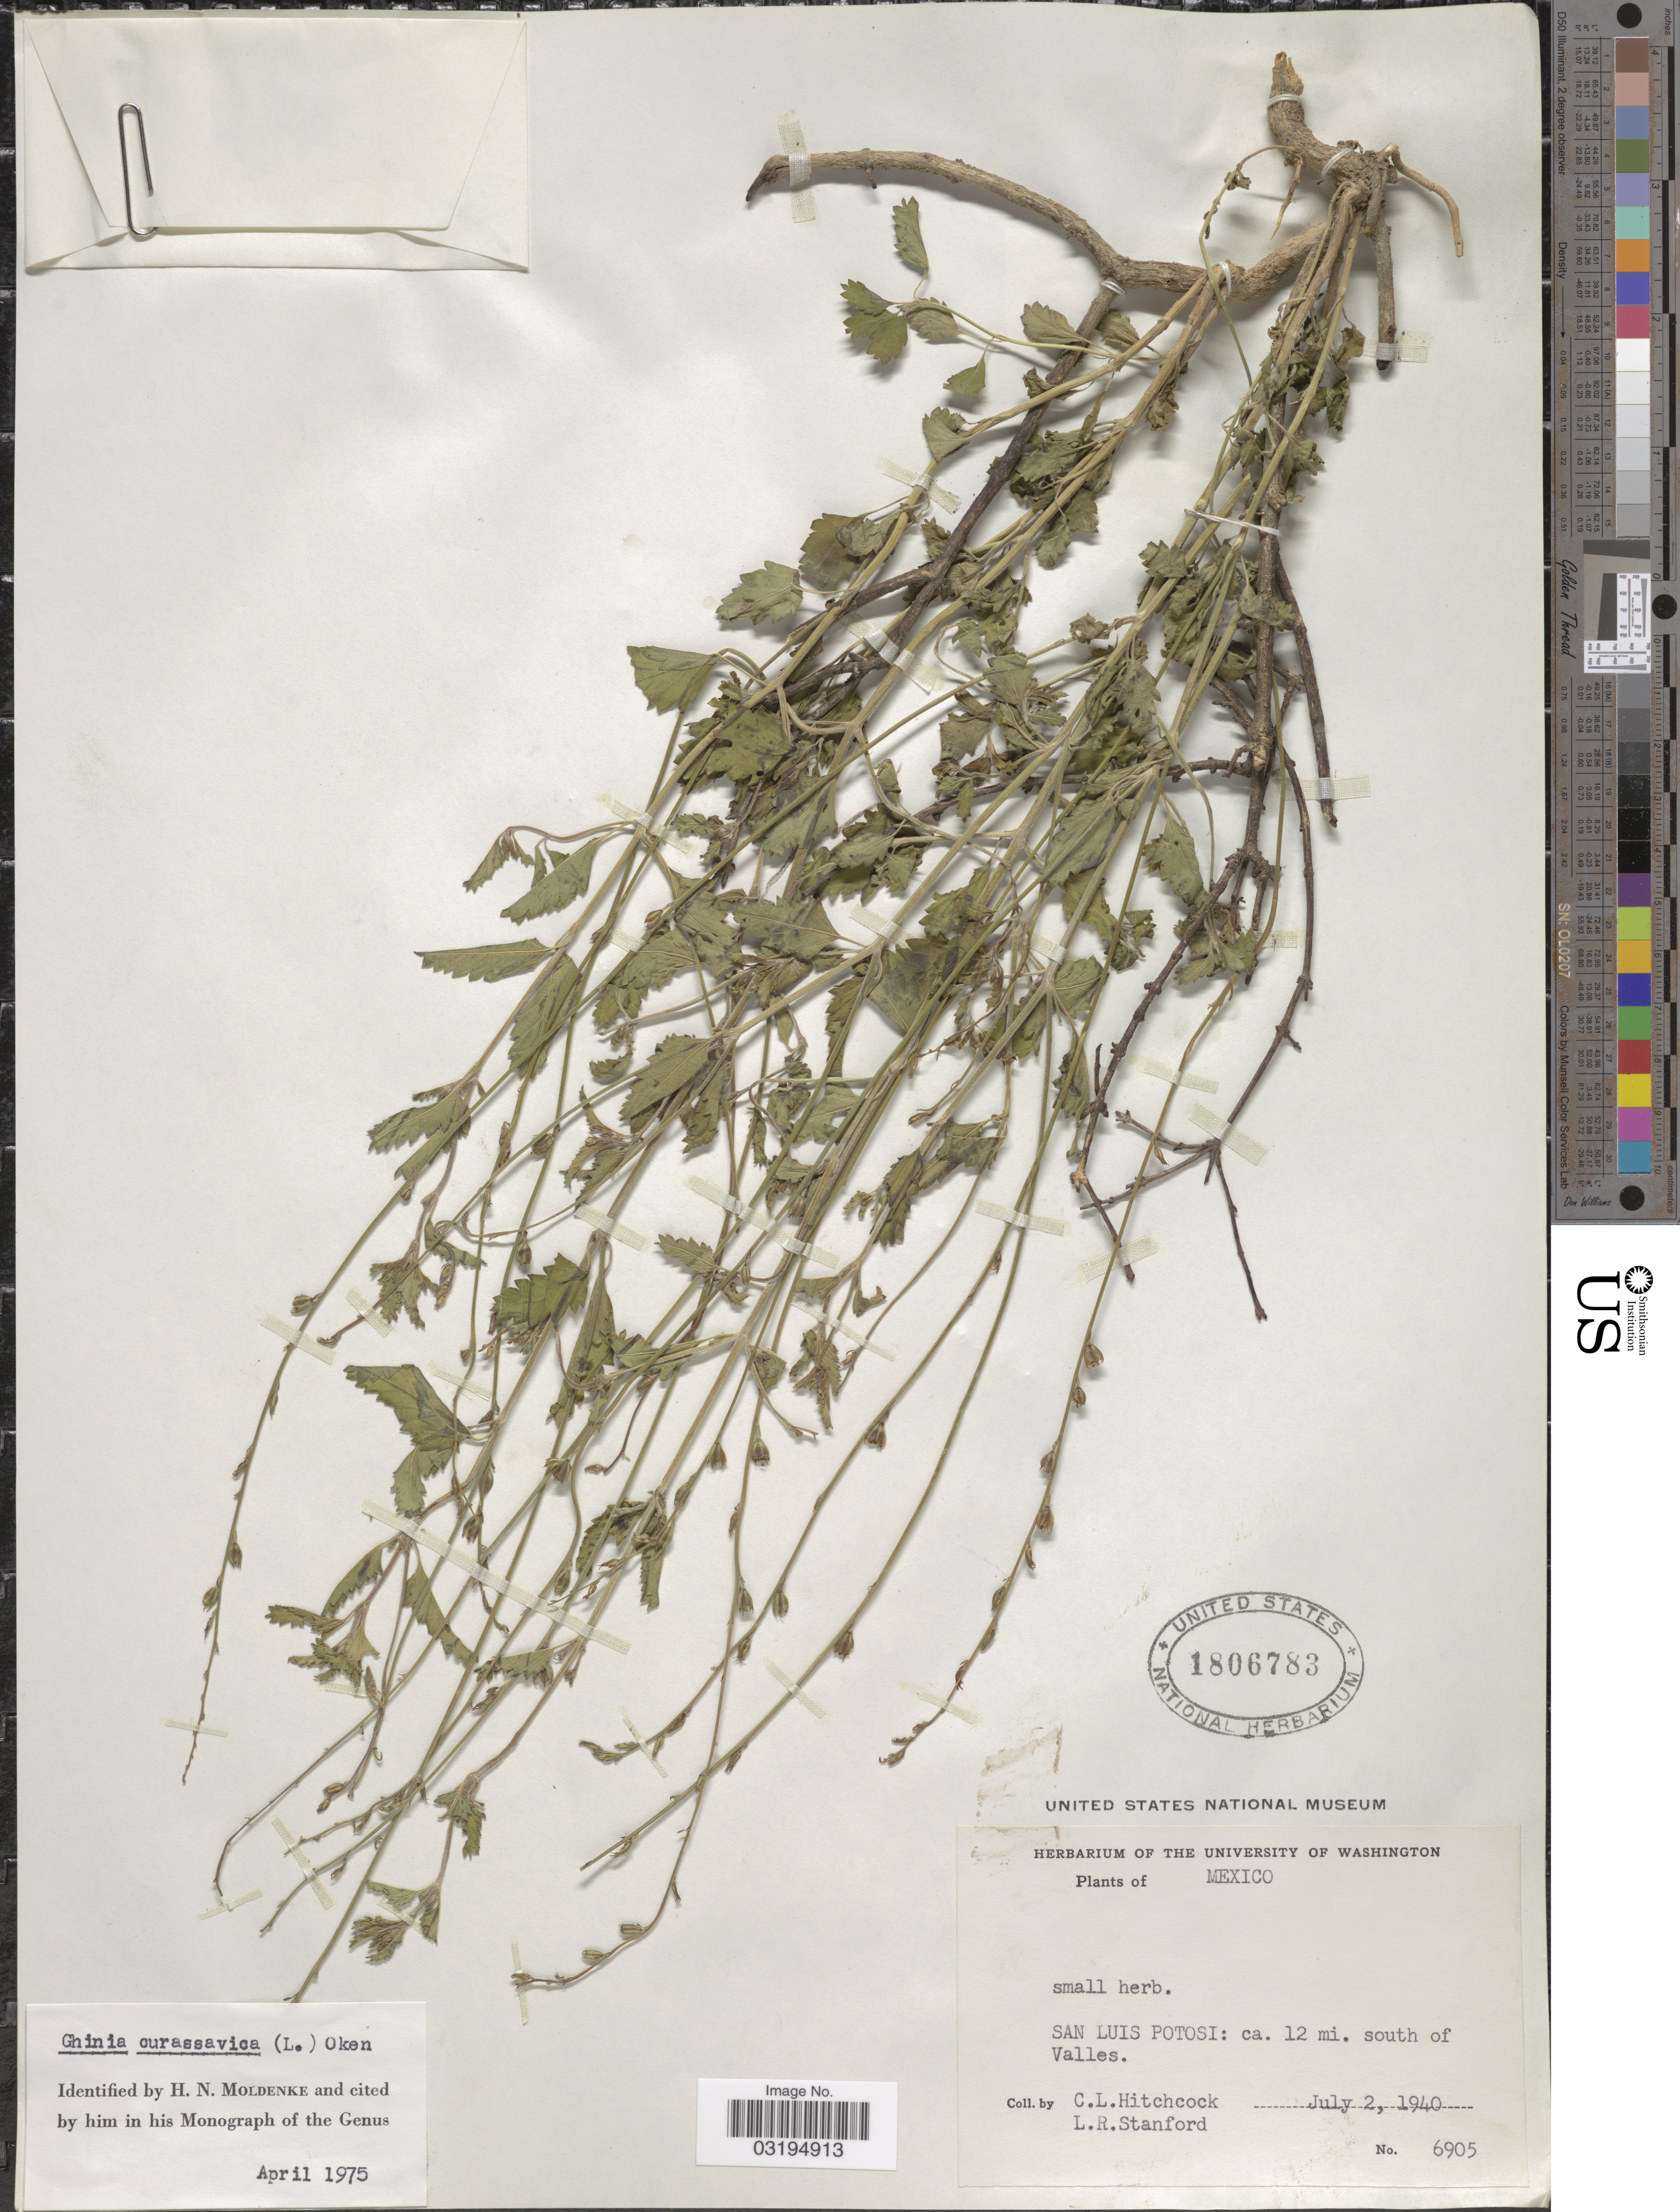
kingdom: Plantae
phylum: Tracheophyta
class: Magnoliopsida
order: Lamiales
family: Verbenaceae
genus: Tamonea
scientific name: Tamonea curassavica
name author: (L.) Pers.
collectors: C. L. Hitchcock & L. R. Stanford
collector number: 6905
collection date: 1940-07-02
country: Mexico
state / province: San Luis Potosí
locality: Ca. 12 mi. south of Valles.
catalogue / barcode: US 1806783